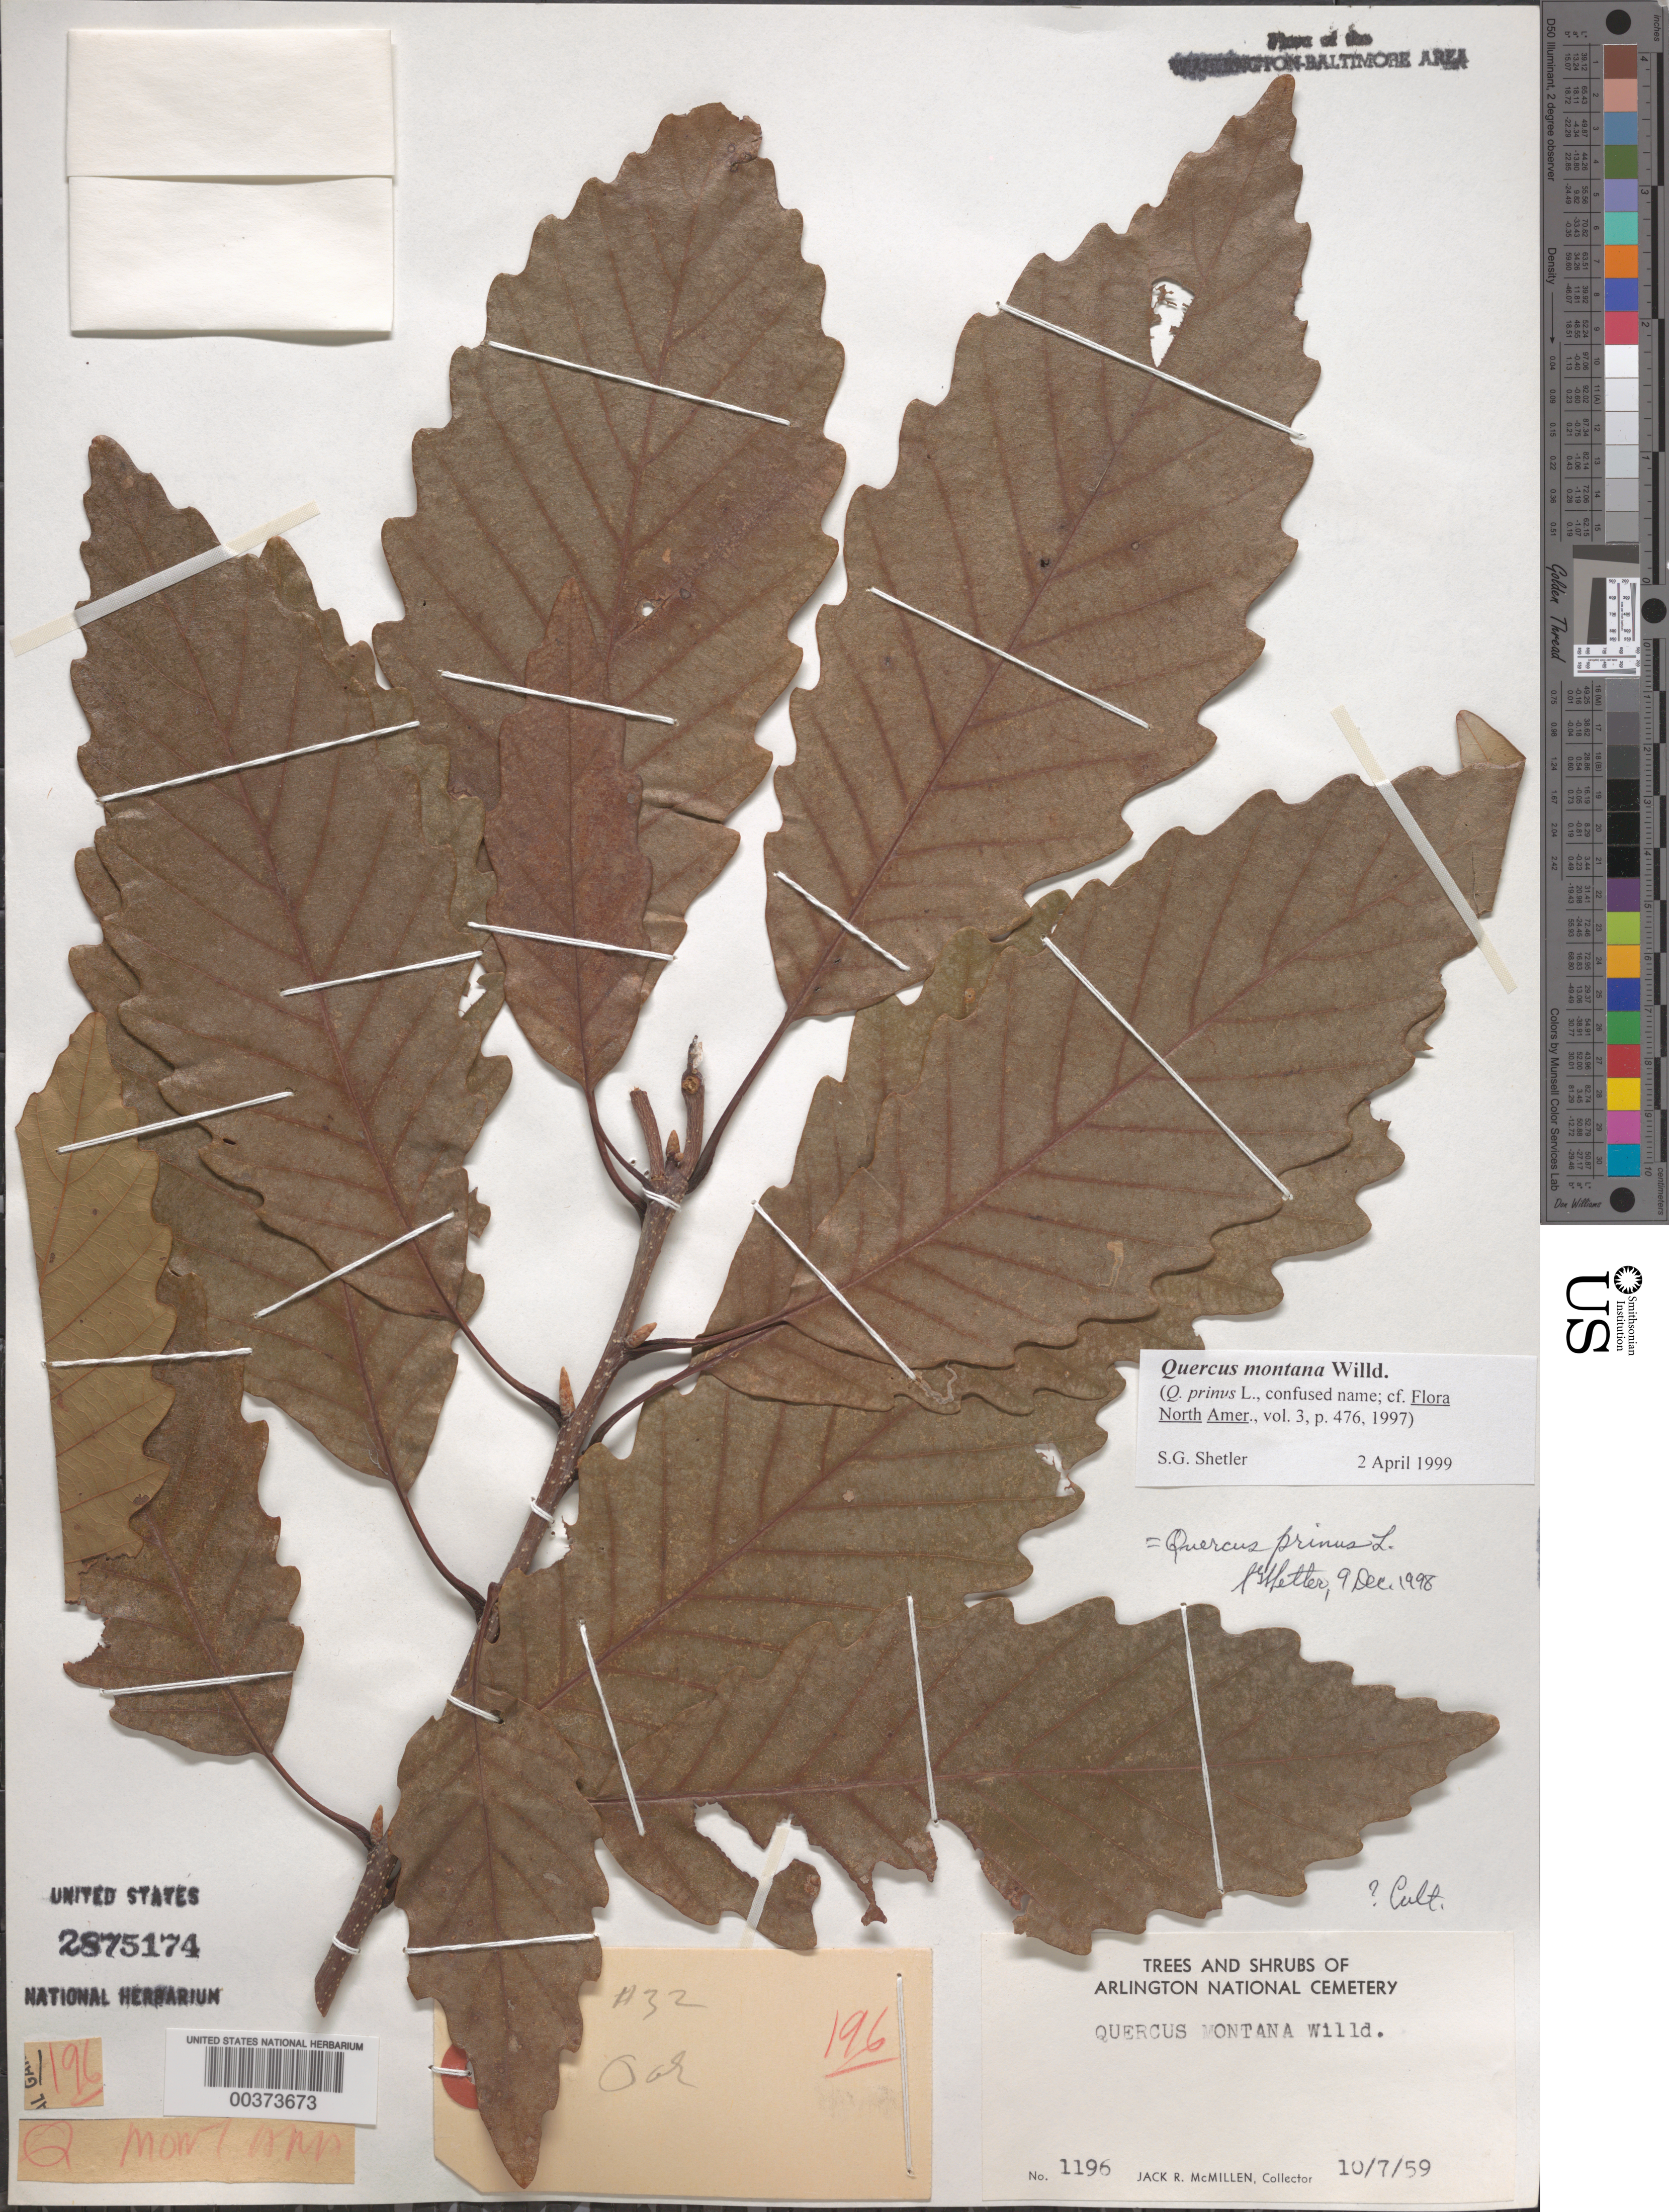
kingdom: Plantae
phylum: Tracheophyta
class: Magnoliopsida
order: Fagales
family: Fagaceae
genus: Quercus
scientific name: Quercus montana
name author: Willd.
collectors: J. McMillen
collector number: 1196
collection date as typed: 07 Oct 1959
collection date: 1959-10-07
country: United States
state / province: Virginia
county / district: Arlington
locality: Arlington National Cemetery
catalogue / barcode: US 2875174